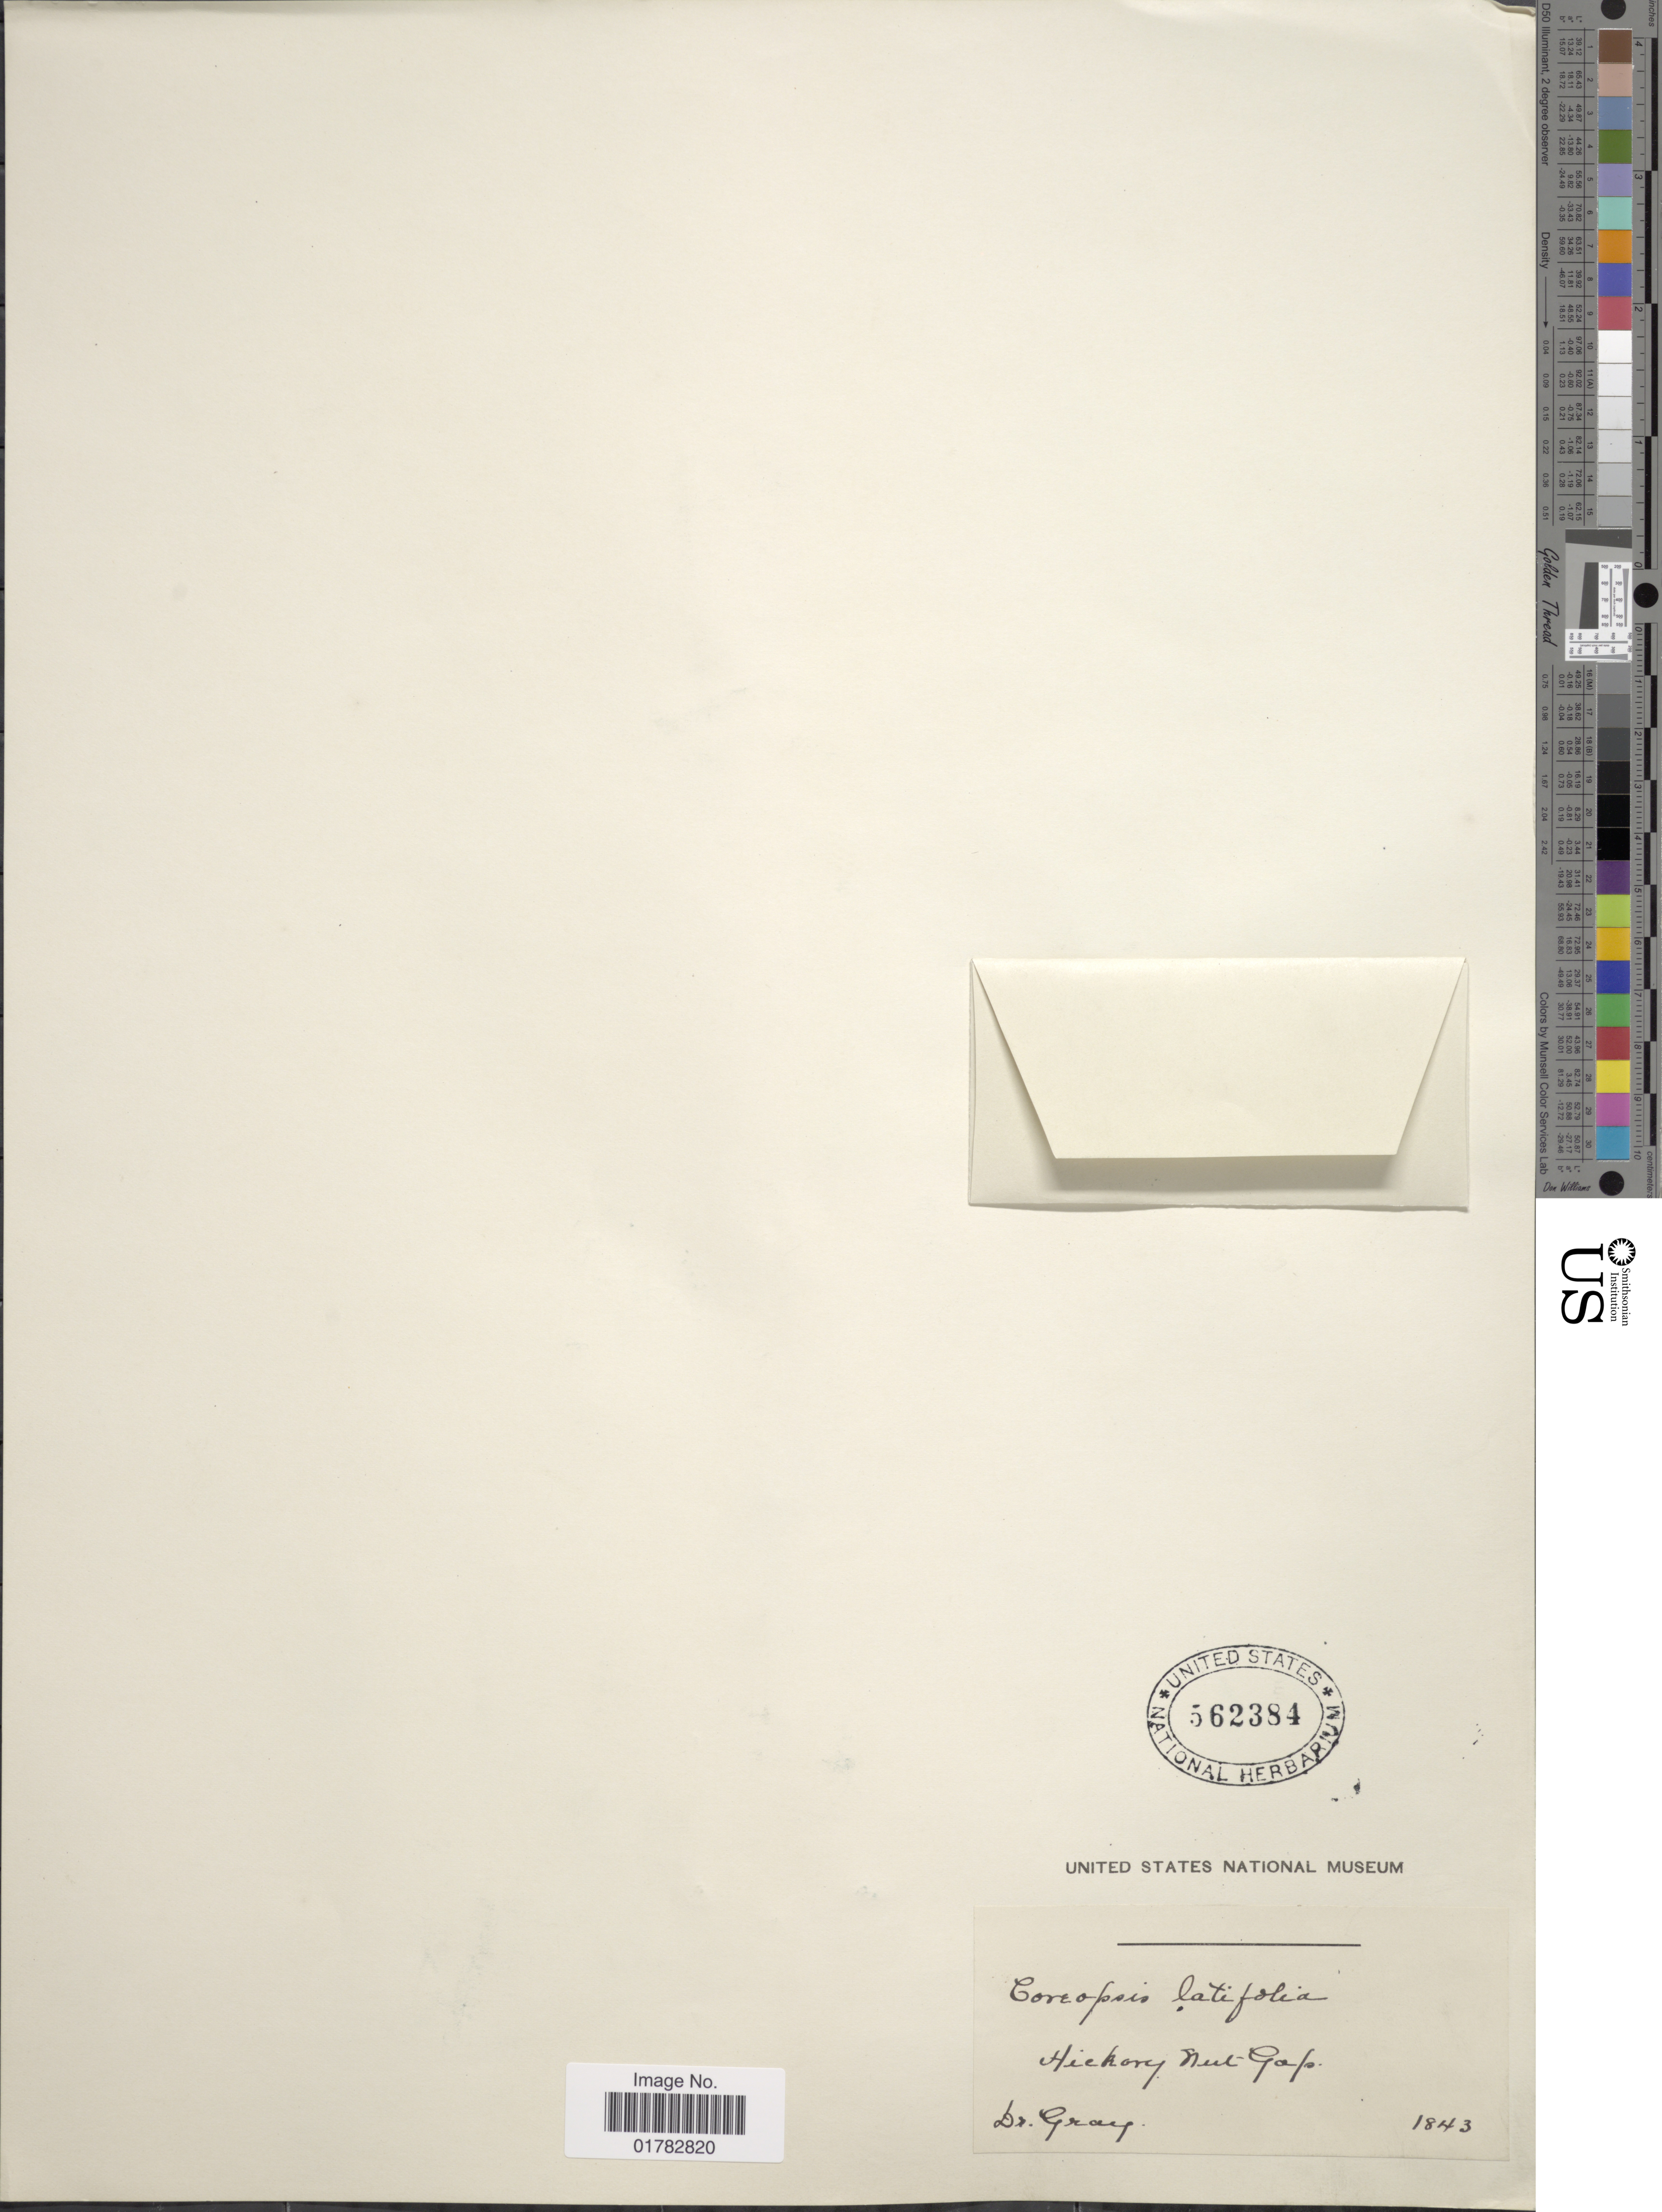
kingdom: Plantae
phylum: Tracheophyta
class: Magnoliopsida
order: Asterales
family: Asteraceae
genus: Coreopsis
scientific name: Coreopsis latifolia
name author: Michx.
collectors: -- Gray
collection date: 1843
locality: Hickery, Nut gap [interpreted]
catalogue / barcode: US 562384